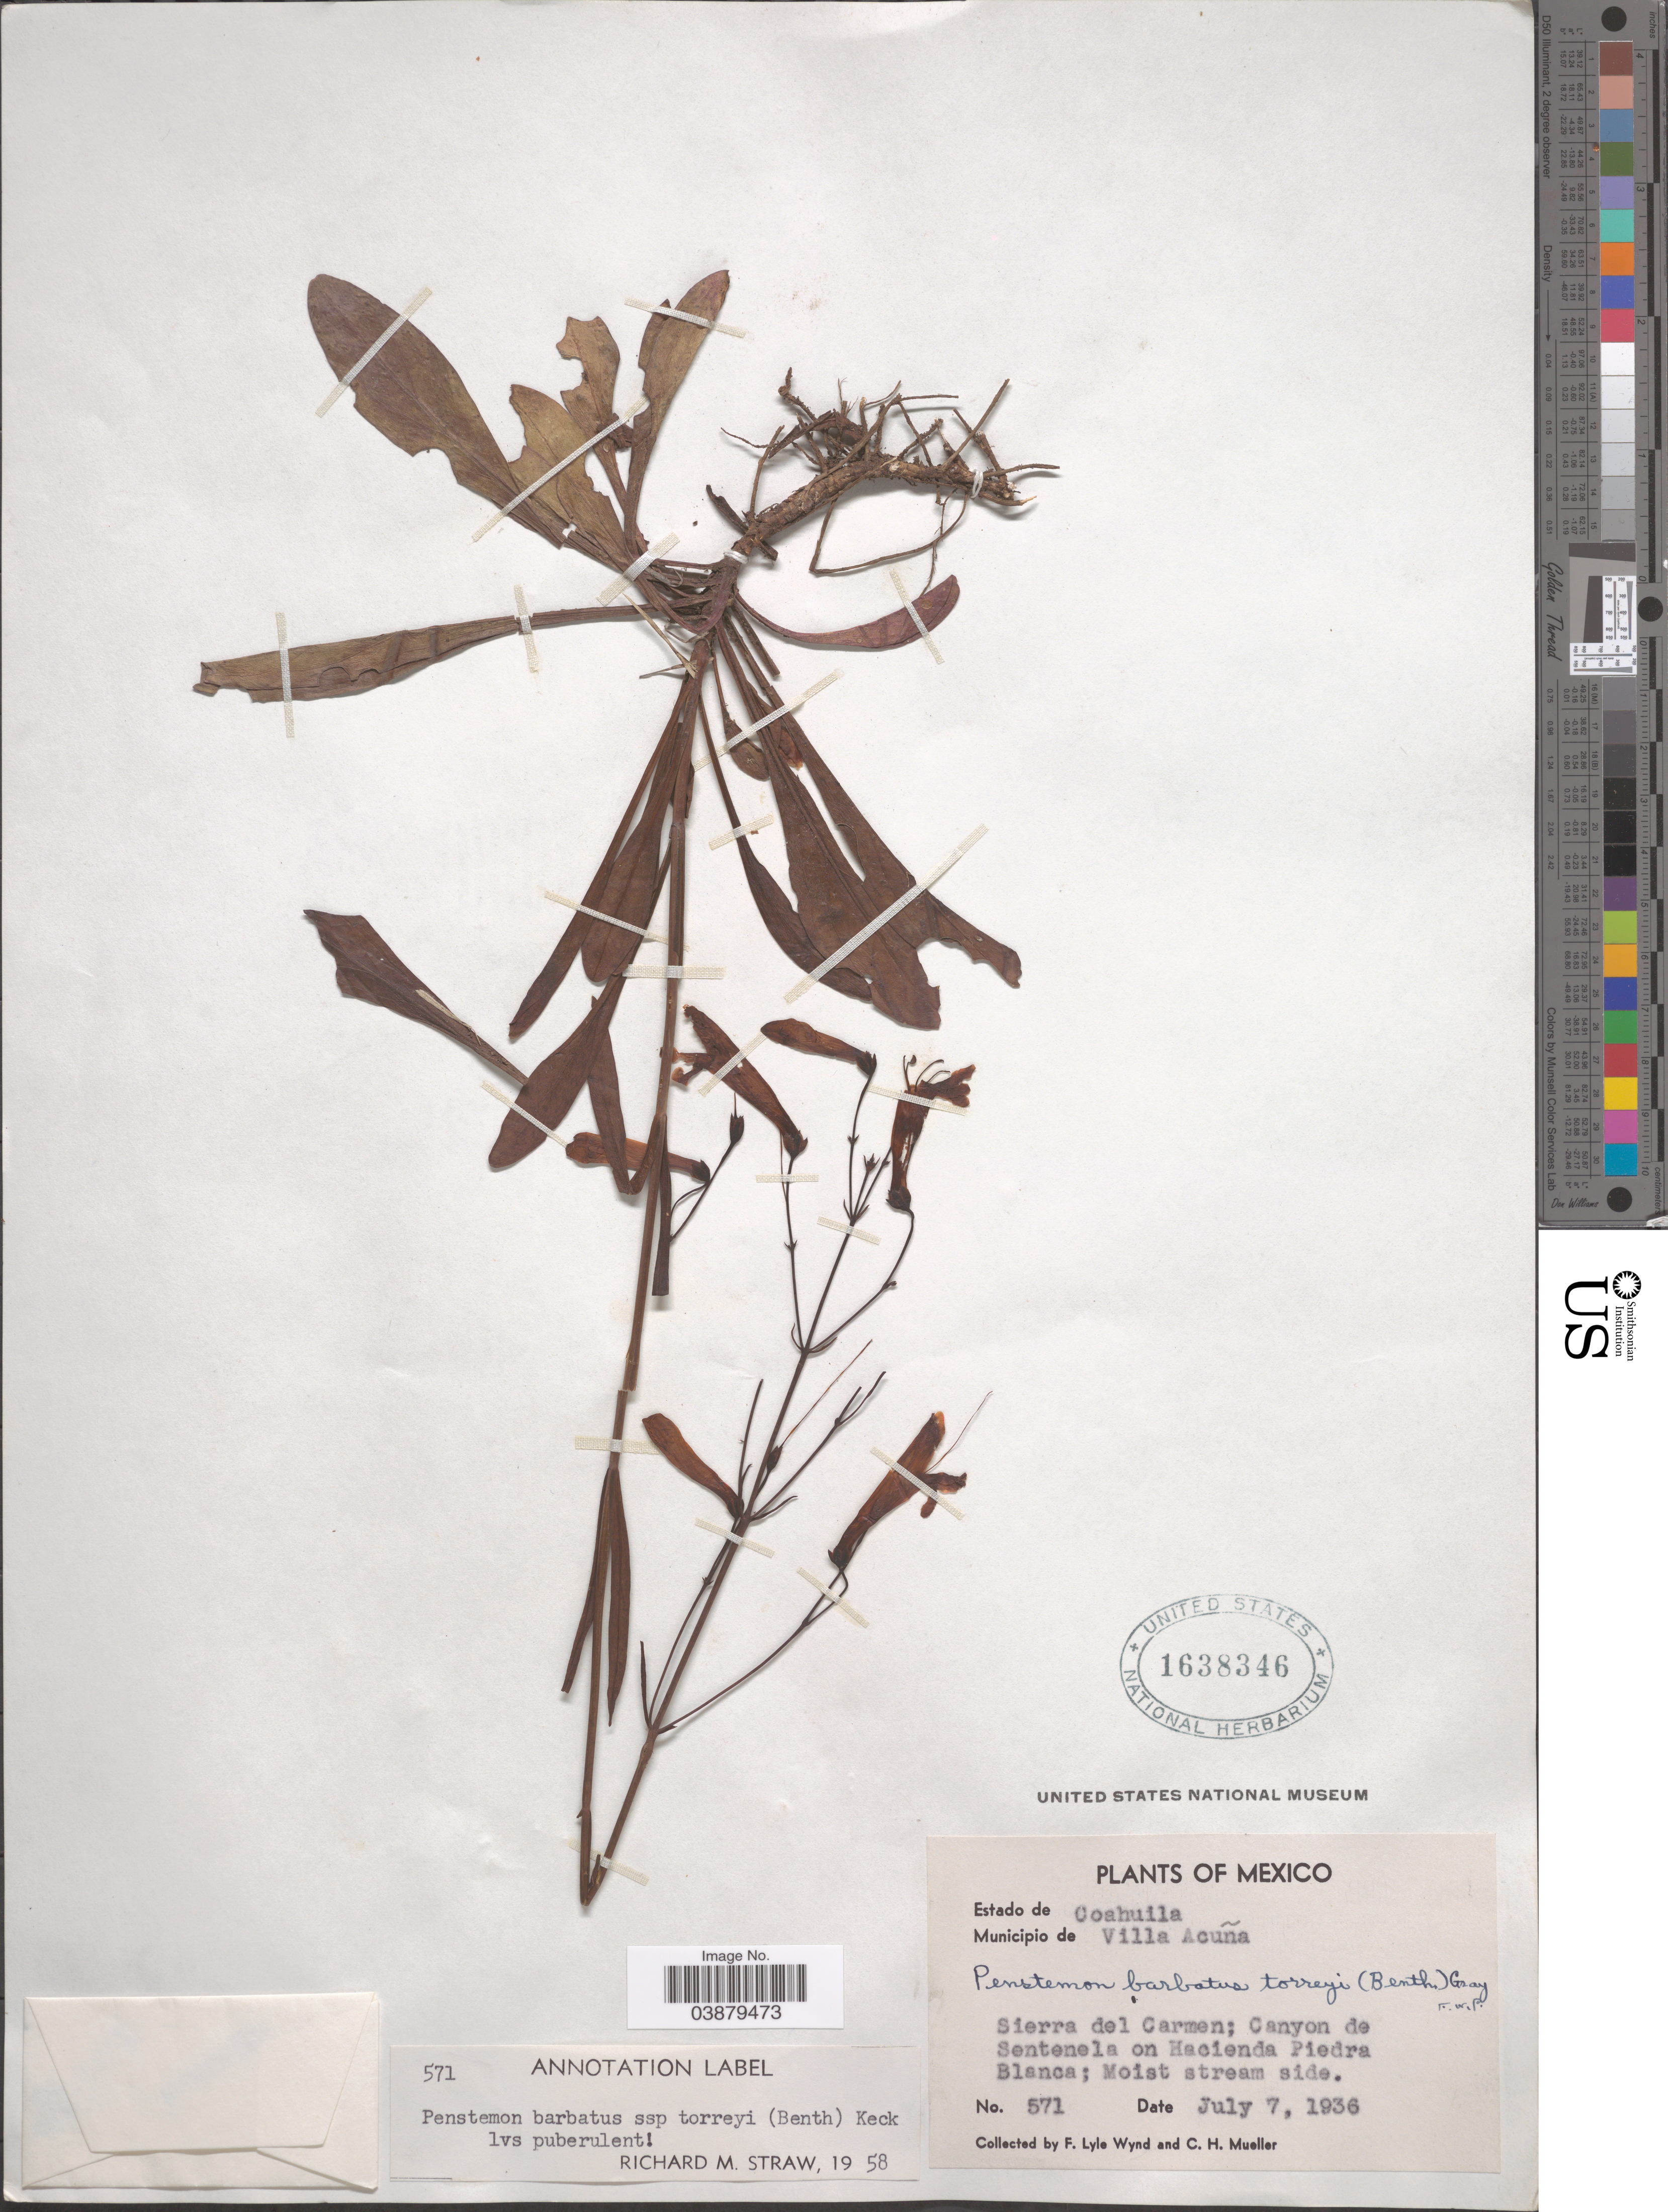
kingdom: Plantae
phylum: Tracheophyta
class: Magnoliopsida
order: Lamiales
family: Plantaginaceae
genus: Penstemon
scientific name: Penstemon barbatus subsp. torreyi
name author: (Benth.) D.D. Keck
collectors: F. L. Wynd & C. H. Mueller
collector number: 571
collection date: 1936-07-07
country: Mexico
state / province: Coahuila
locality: Municipio de Villa Acuña. Sierra del Carmen; Canyon de Sentenela on Hacienda Piedra Blanca.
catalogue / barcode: US 1638346